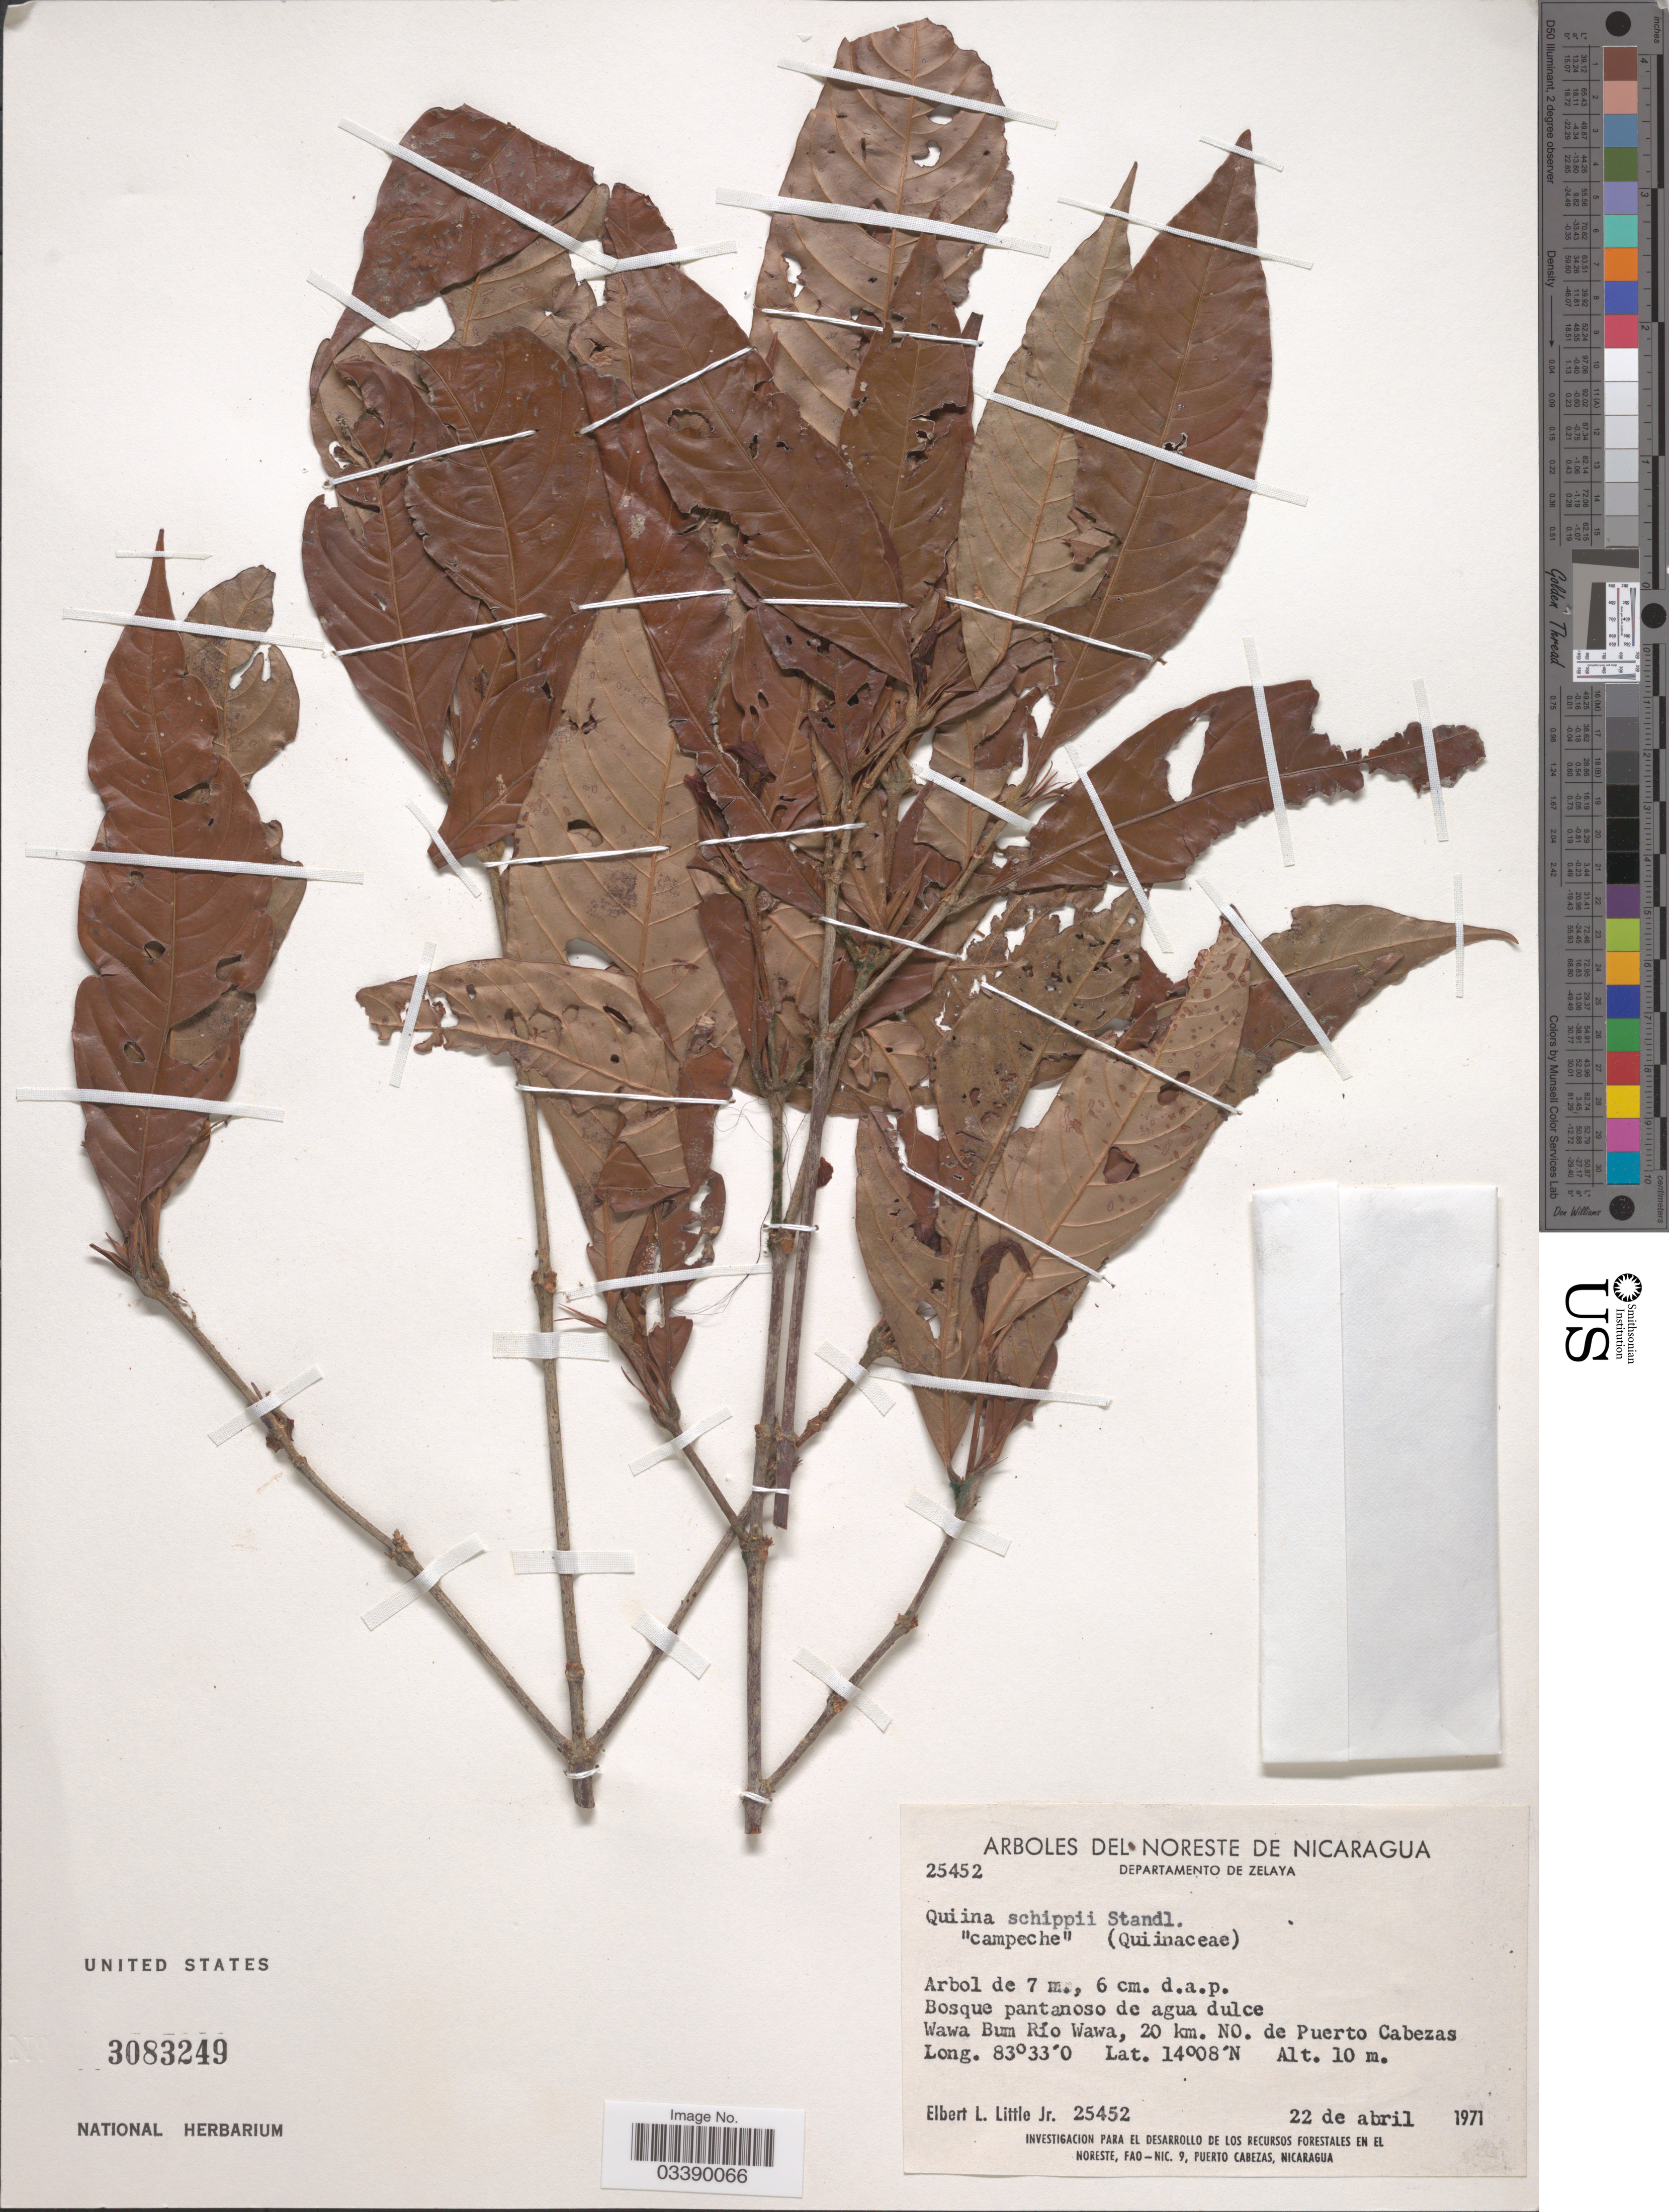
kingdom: Plantae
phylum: Tracheophyta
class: Magnoliopsida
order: Malpighiales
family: Quiinaceae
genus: Quiina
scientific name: Quiina schippii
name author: Standl.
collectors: E. L. Little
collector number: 25452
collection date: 1971-04-22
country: Nicaragua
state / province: Atlántico Norte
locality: Noreste de Nicaragua. Departamento de Zelaya. Bosque pantanoso de agua dulce Wawa Bum Río Wawa, 20 km. NO. de Puerto Cabezas.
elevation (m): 10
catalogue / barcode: US 3083249